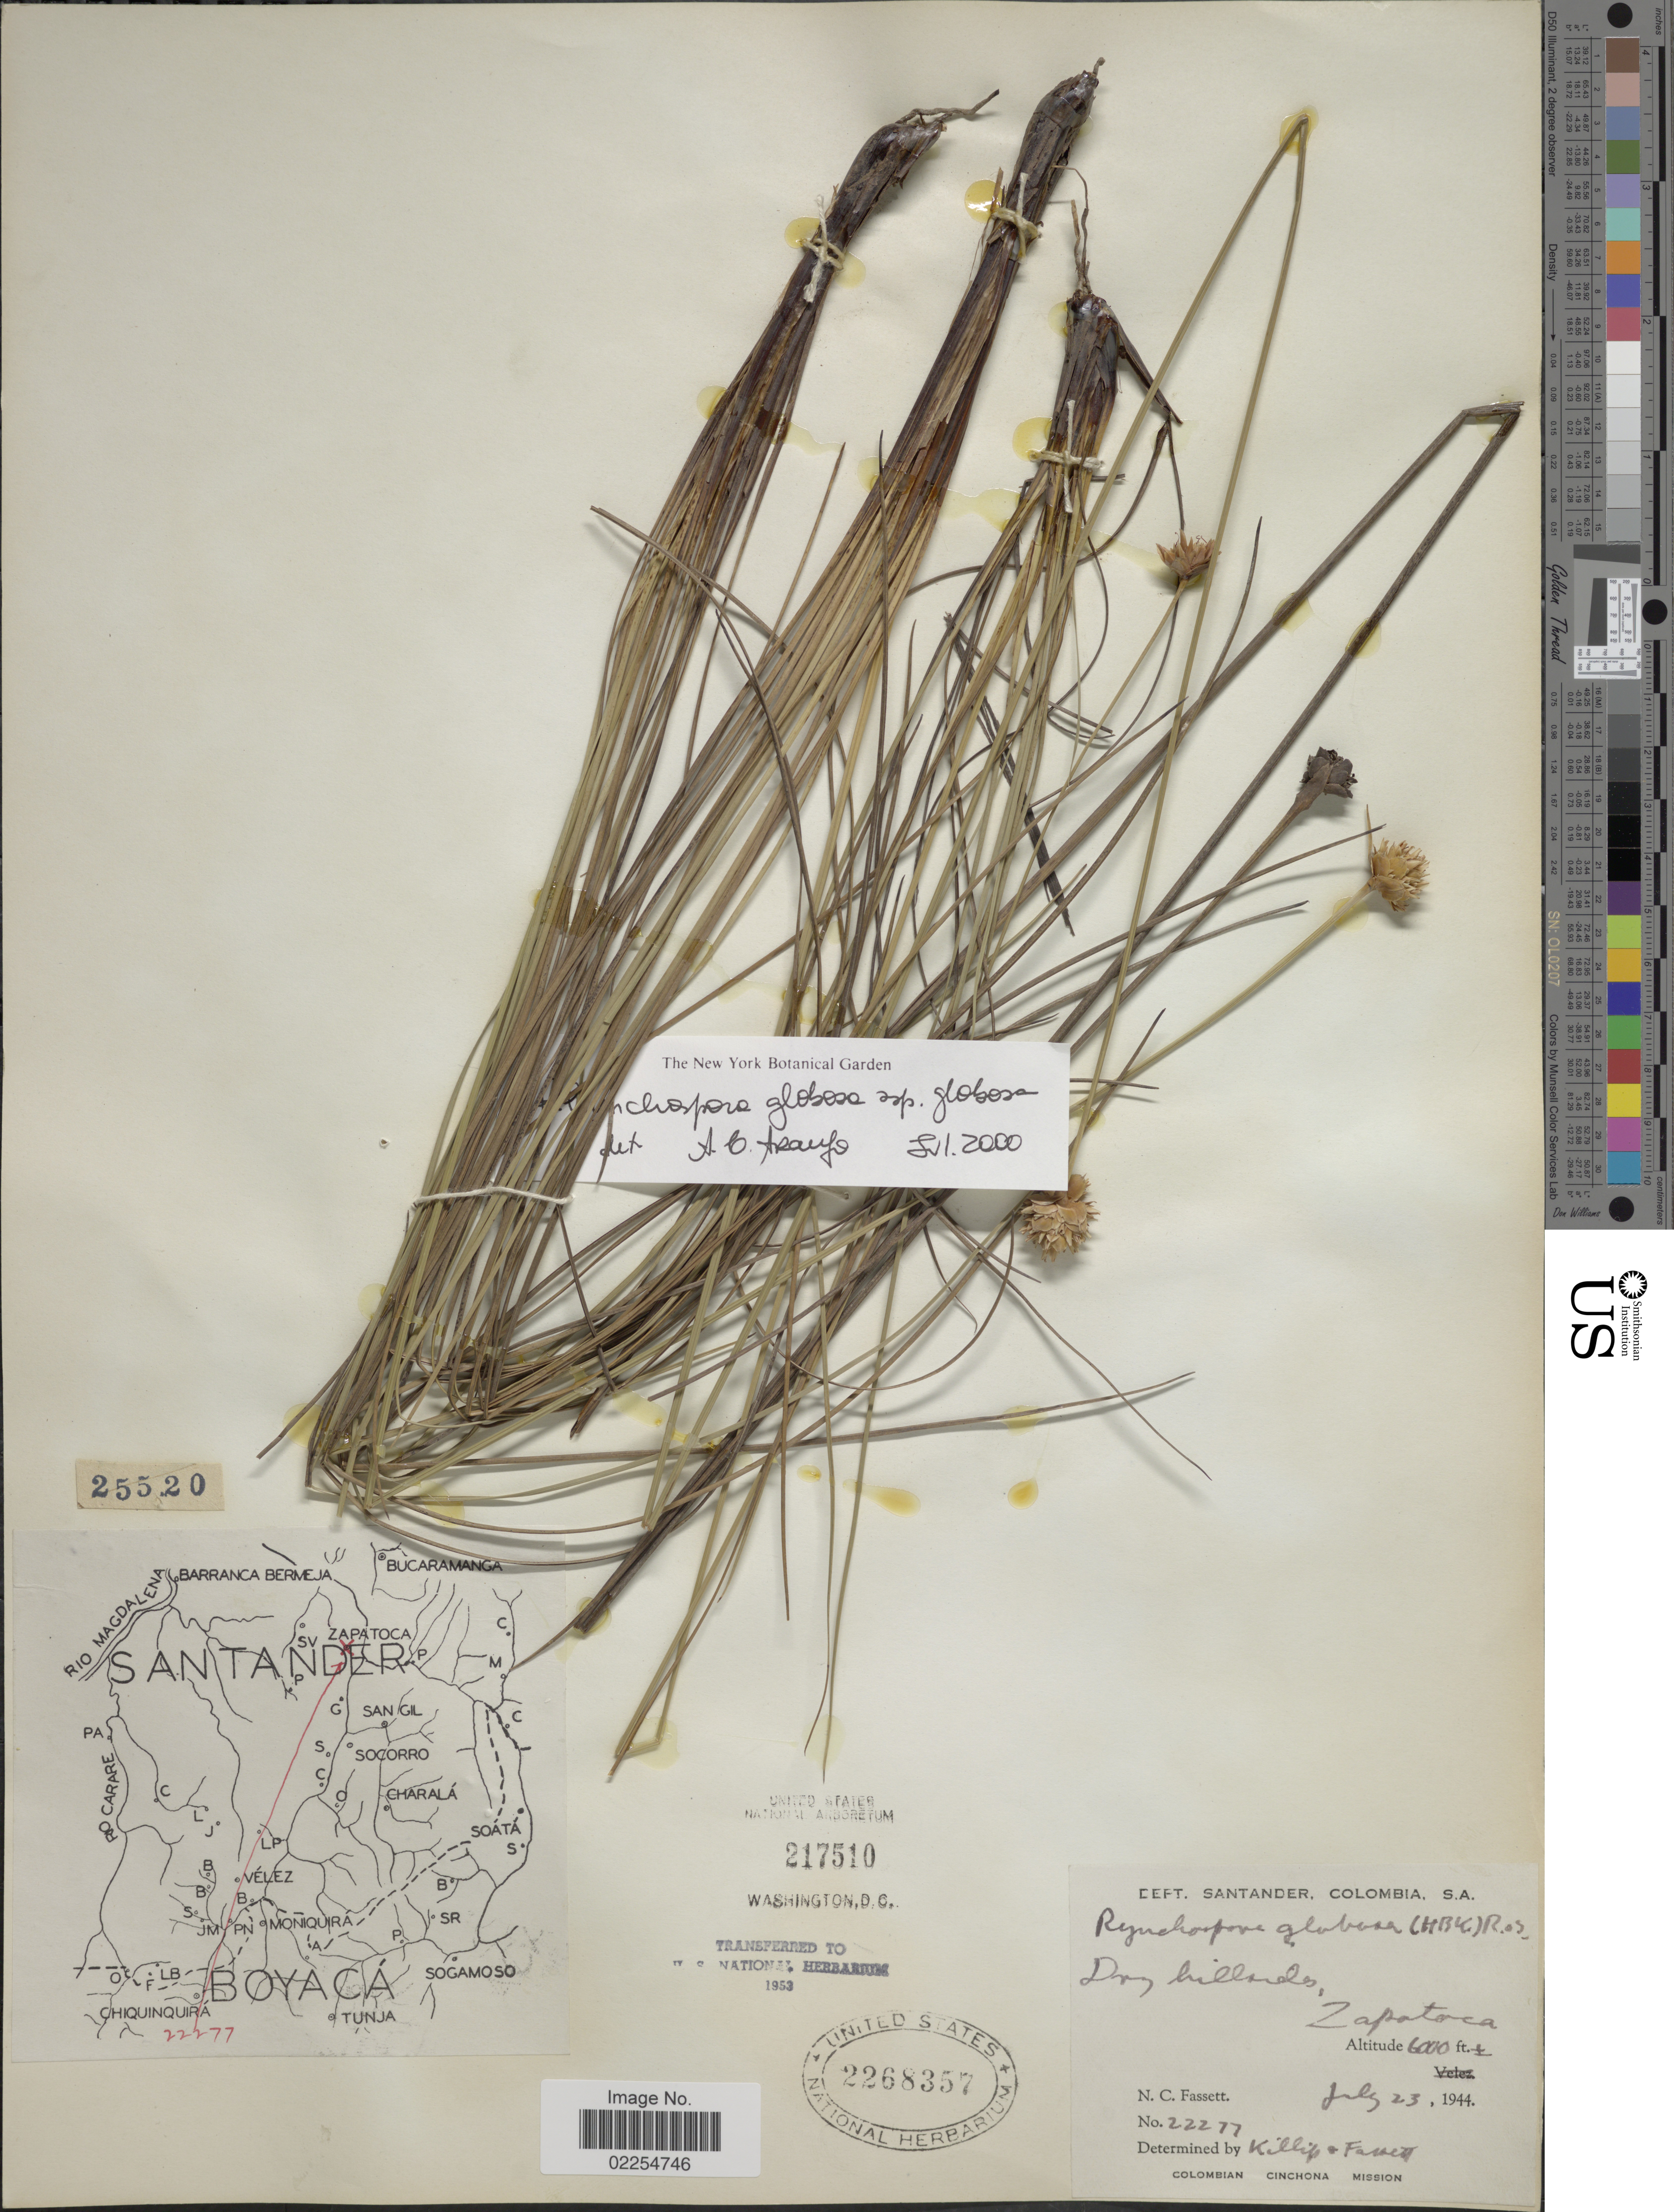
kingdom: Plantae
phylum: Tracheophyta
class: Liliopsida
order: Poales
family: Cyperaceae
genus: Rhynchospora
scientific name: Rhynchospora globosa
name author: (Kunth) Roem. & Schult.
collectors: N. C. Fassett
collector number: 22277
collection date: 1944-07-23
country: Colombia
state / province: Santander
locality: Zapatoca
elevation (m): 1829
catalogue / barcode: US 2268357